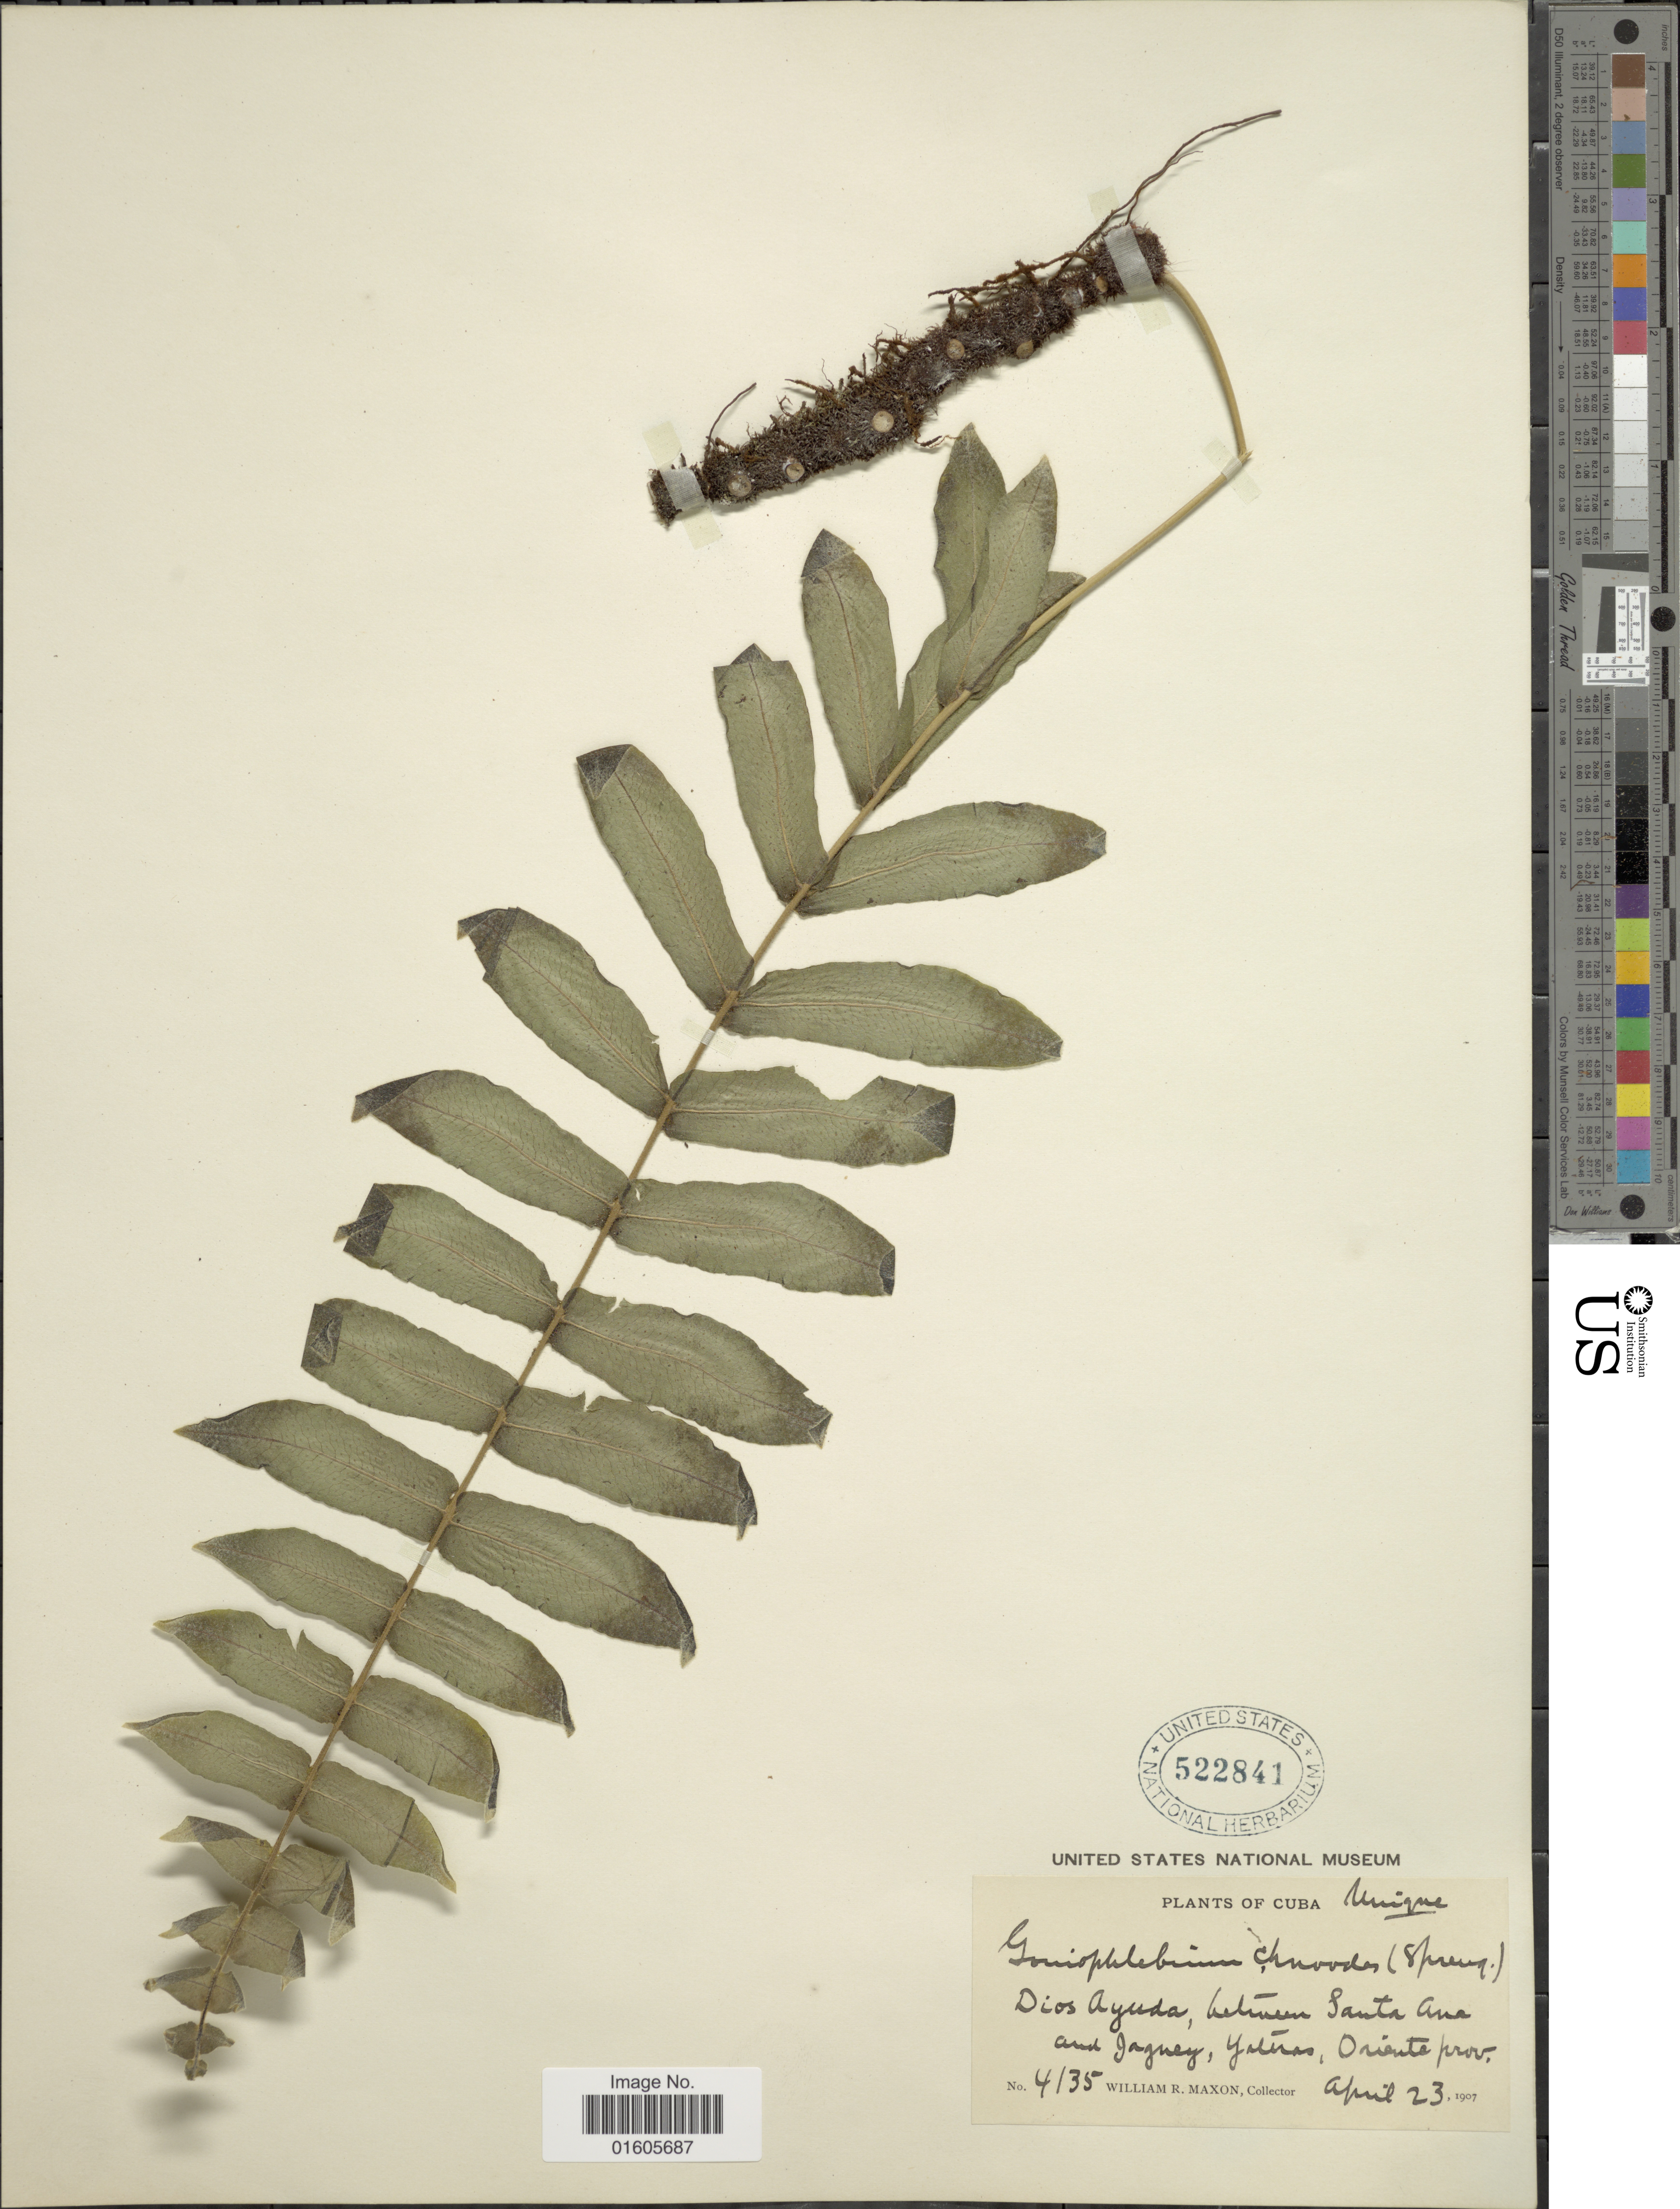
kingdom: Plantae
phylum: Tracheophyta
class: Polypodiopsida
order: Polypodiales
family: Polypodiaceae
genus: Serpocaulon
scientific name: Serpocaulon dissimile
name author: (L.) A.R. Sm.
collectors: W. R. Maxon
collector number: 4135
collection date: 1907-04-23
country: Cuba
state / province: Guantanamo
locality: Dios Ayuda, between Santa Ana and Jagüey, Yatéras, Oriente prov.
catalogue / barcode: US 522841